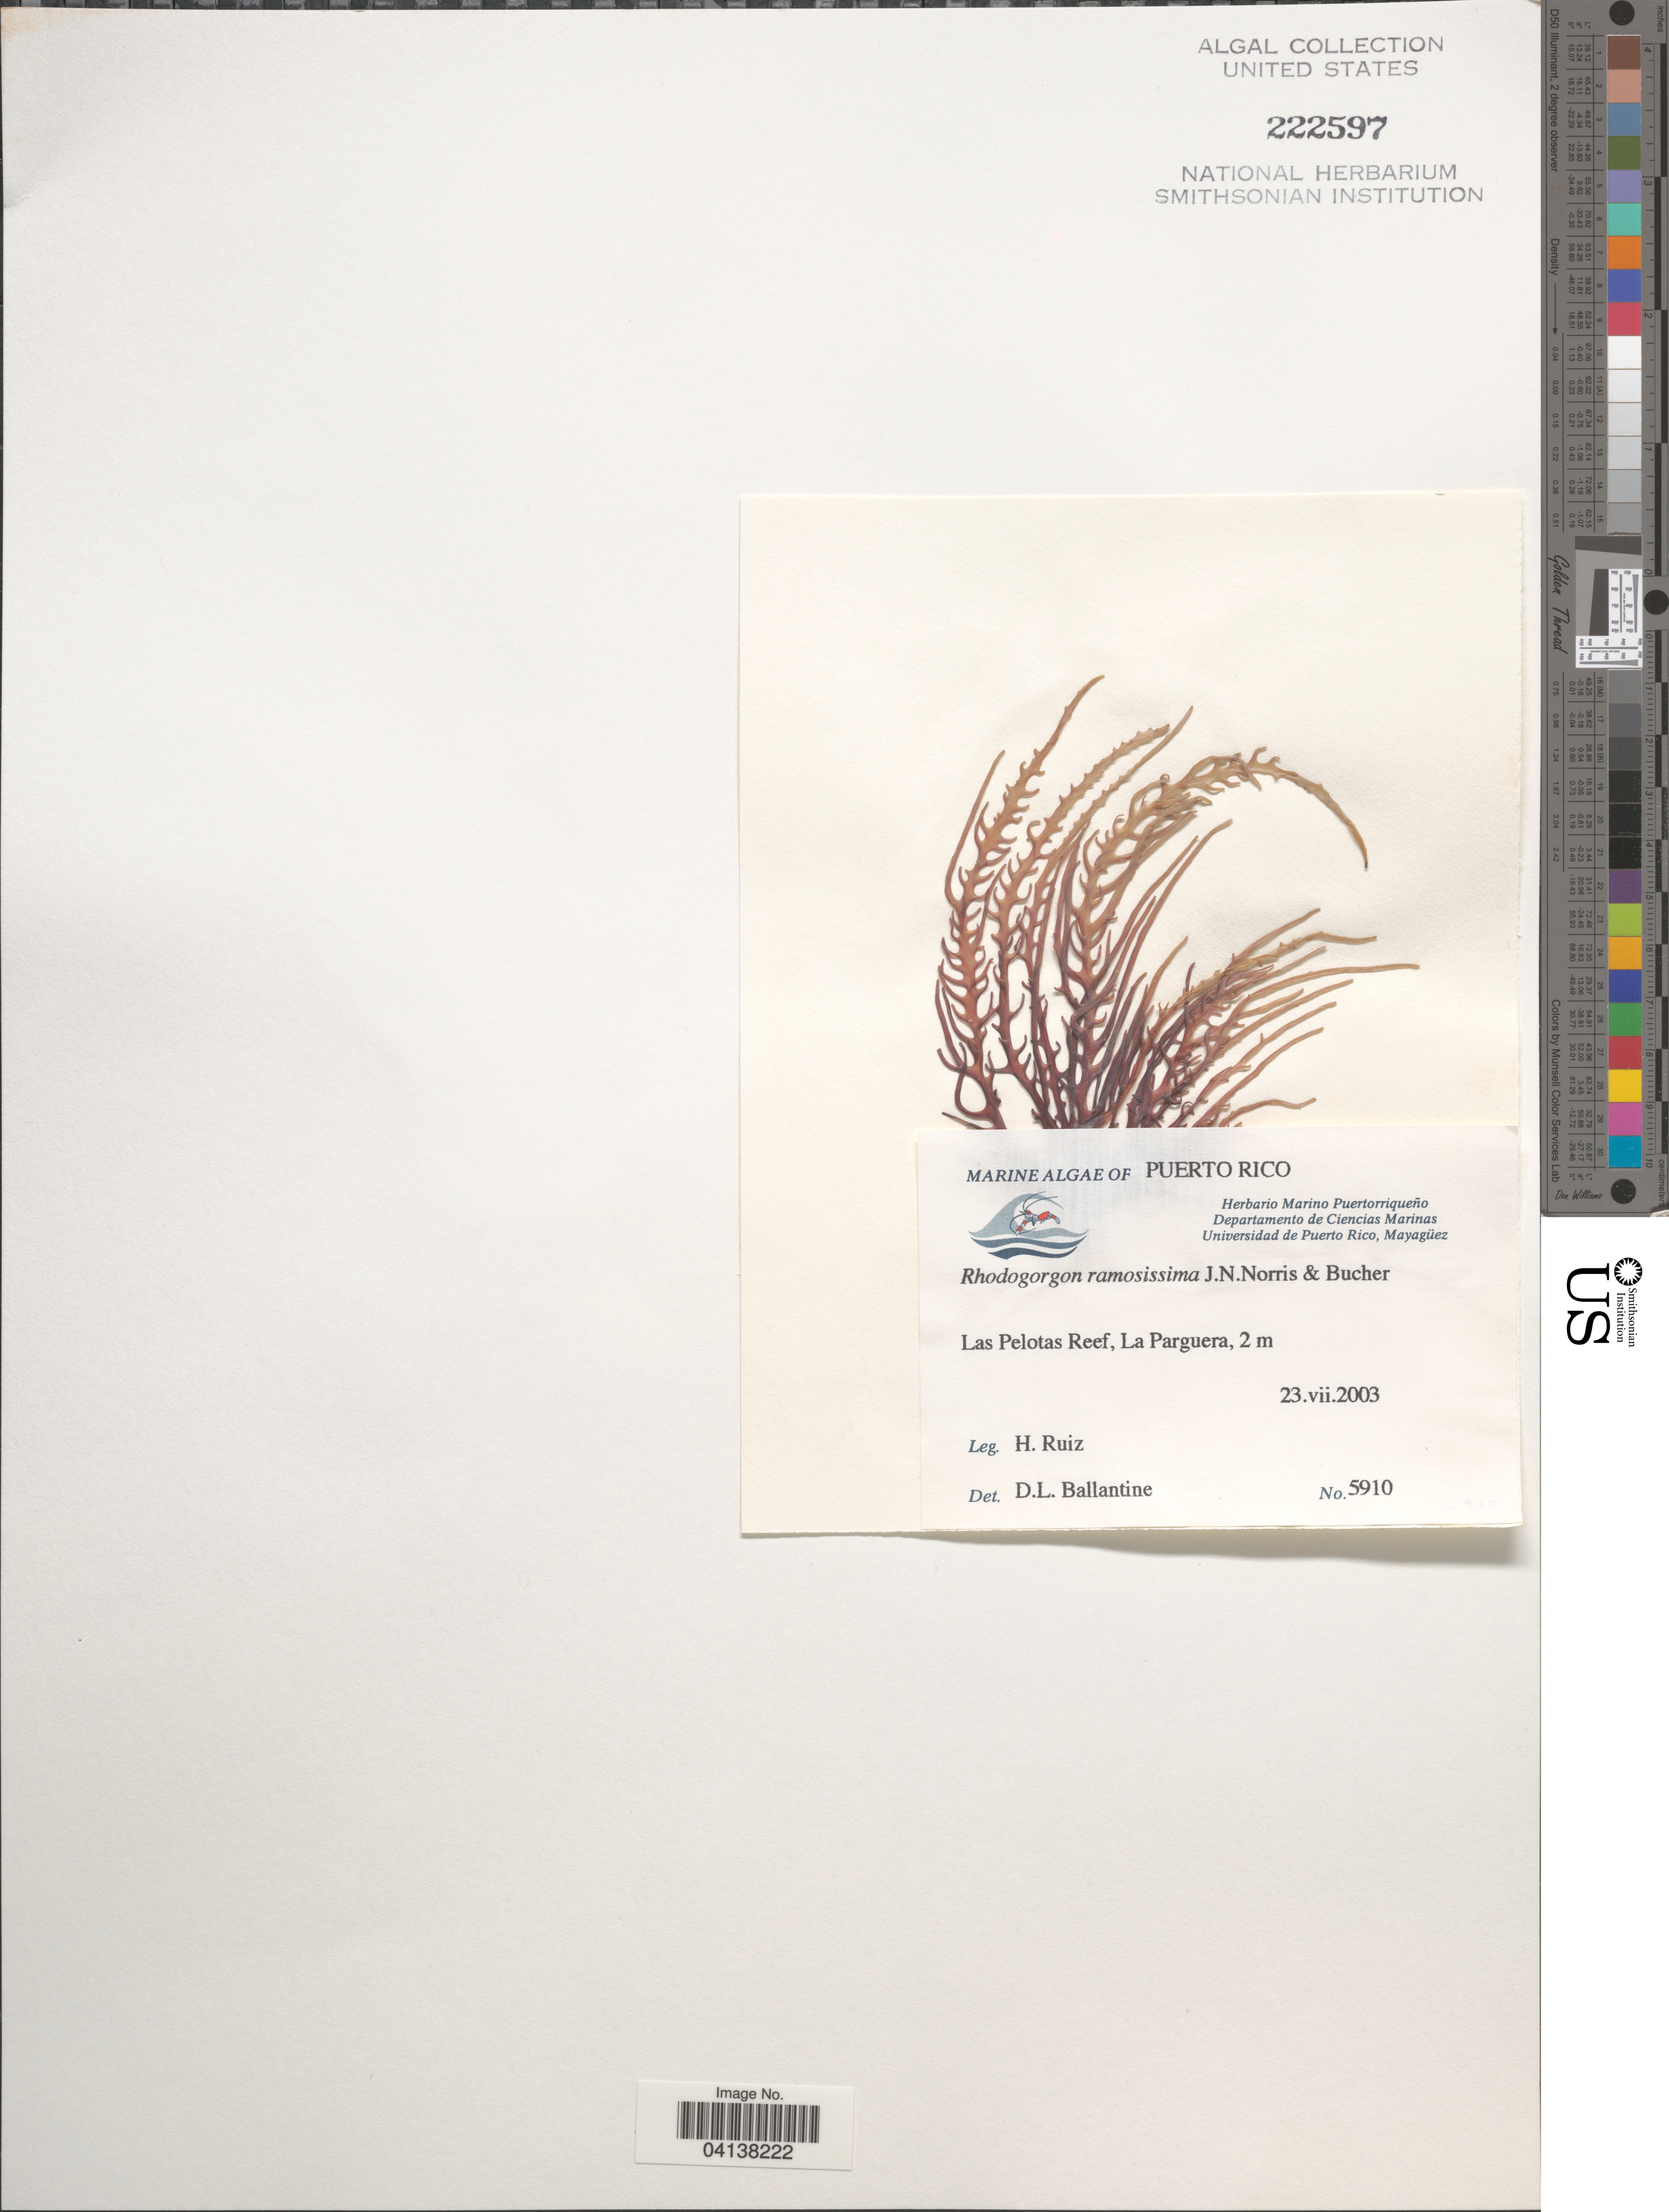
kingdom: Plantae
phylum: Rhodophyta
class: Florideophyceae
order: Rhodogorgonales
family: Rhodogorgonaceae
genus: Rhodogorgon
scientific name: Rhodogorgon ramosissima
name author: J.N. Norris & K.E. Bucher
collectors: H. Ruiz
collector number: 5910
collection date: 2003-07-23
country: Puerto Rico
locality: Las Pelotas Reef, La Parguera.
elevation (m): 2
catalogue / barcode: US 222597